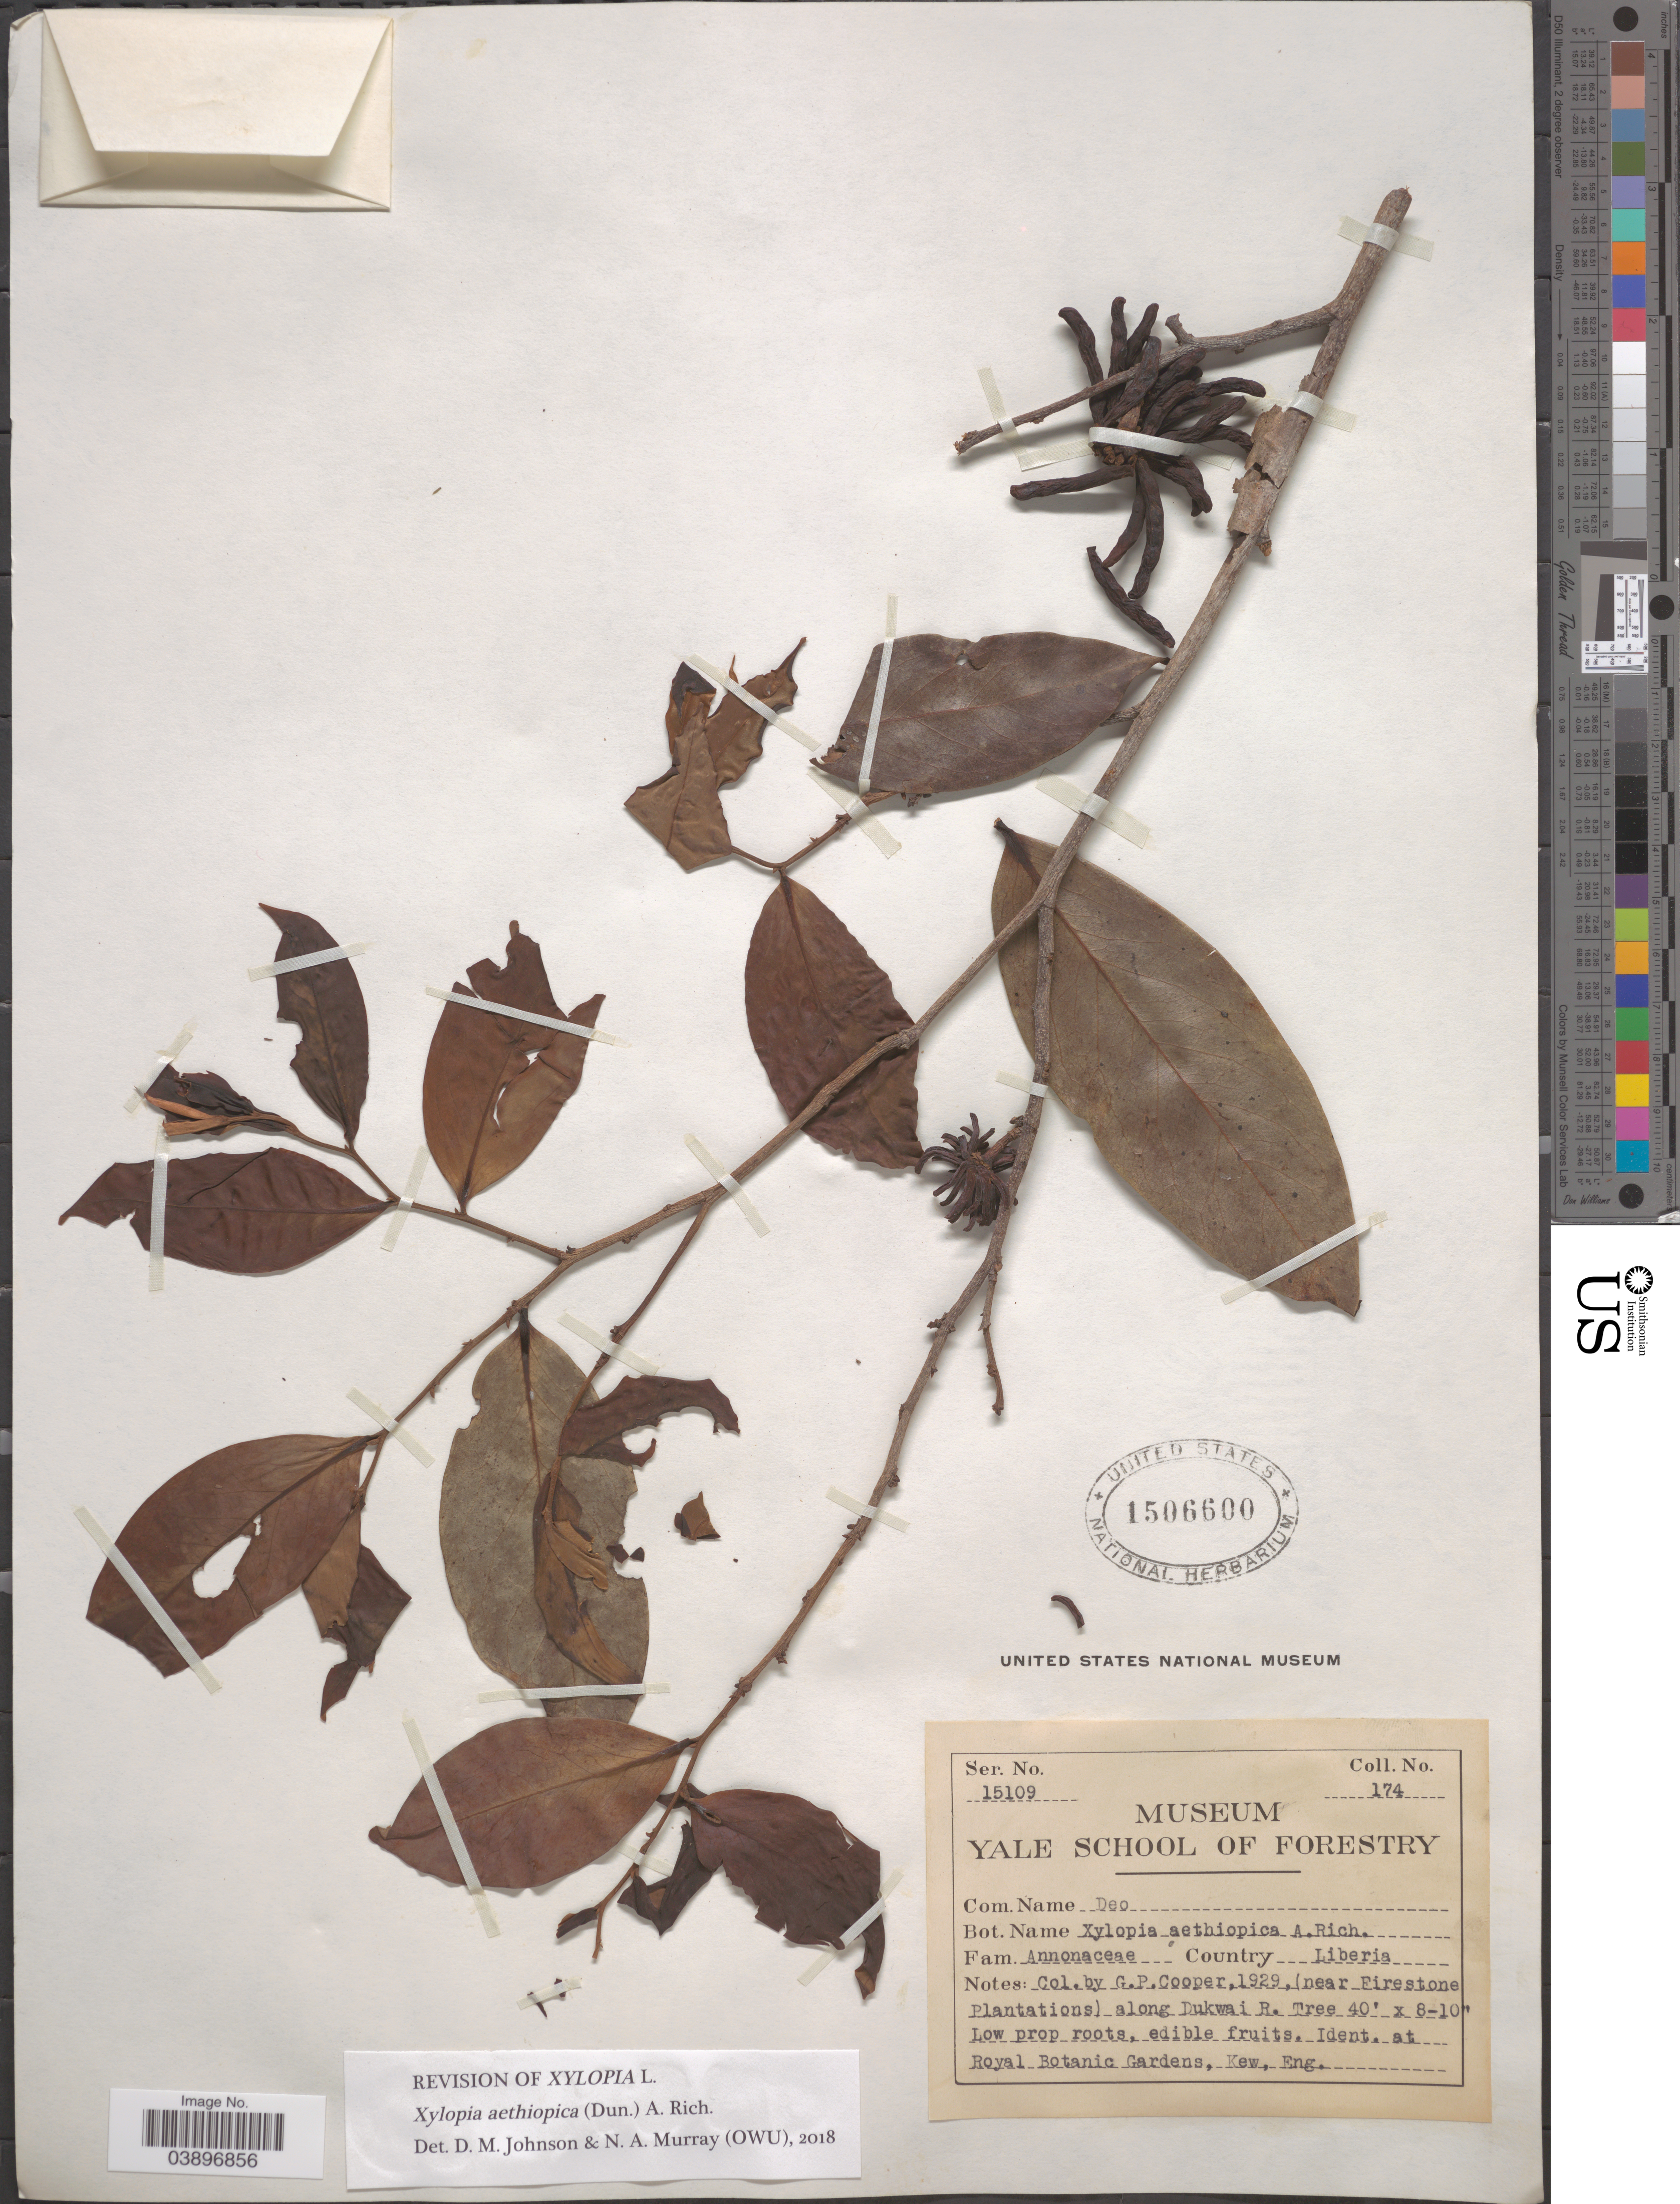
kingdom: Plantae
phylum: Tracheophyta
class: Magnoliopsida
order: Magnoliales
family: Annonaceae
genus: Xylopia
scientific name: Xylopia aethiopica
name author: (Dunal) A. Rich.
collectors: G. Cooper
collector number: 174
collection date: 1929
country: Liberia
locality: (near Firestone Plantations) along Dukwai R.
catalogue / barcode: US 1506600